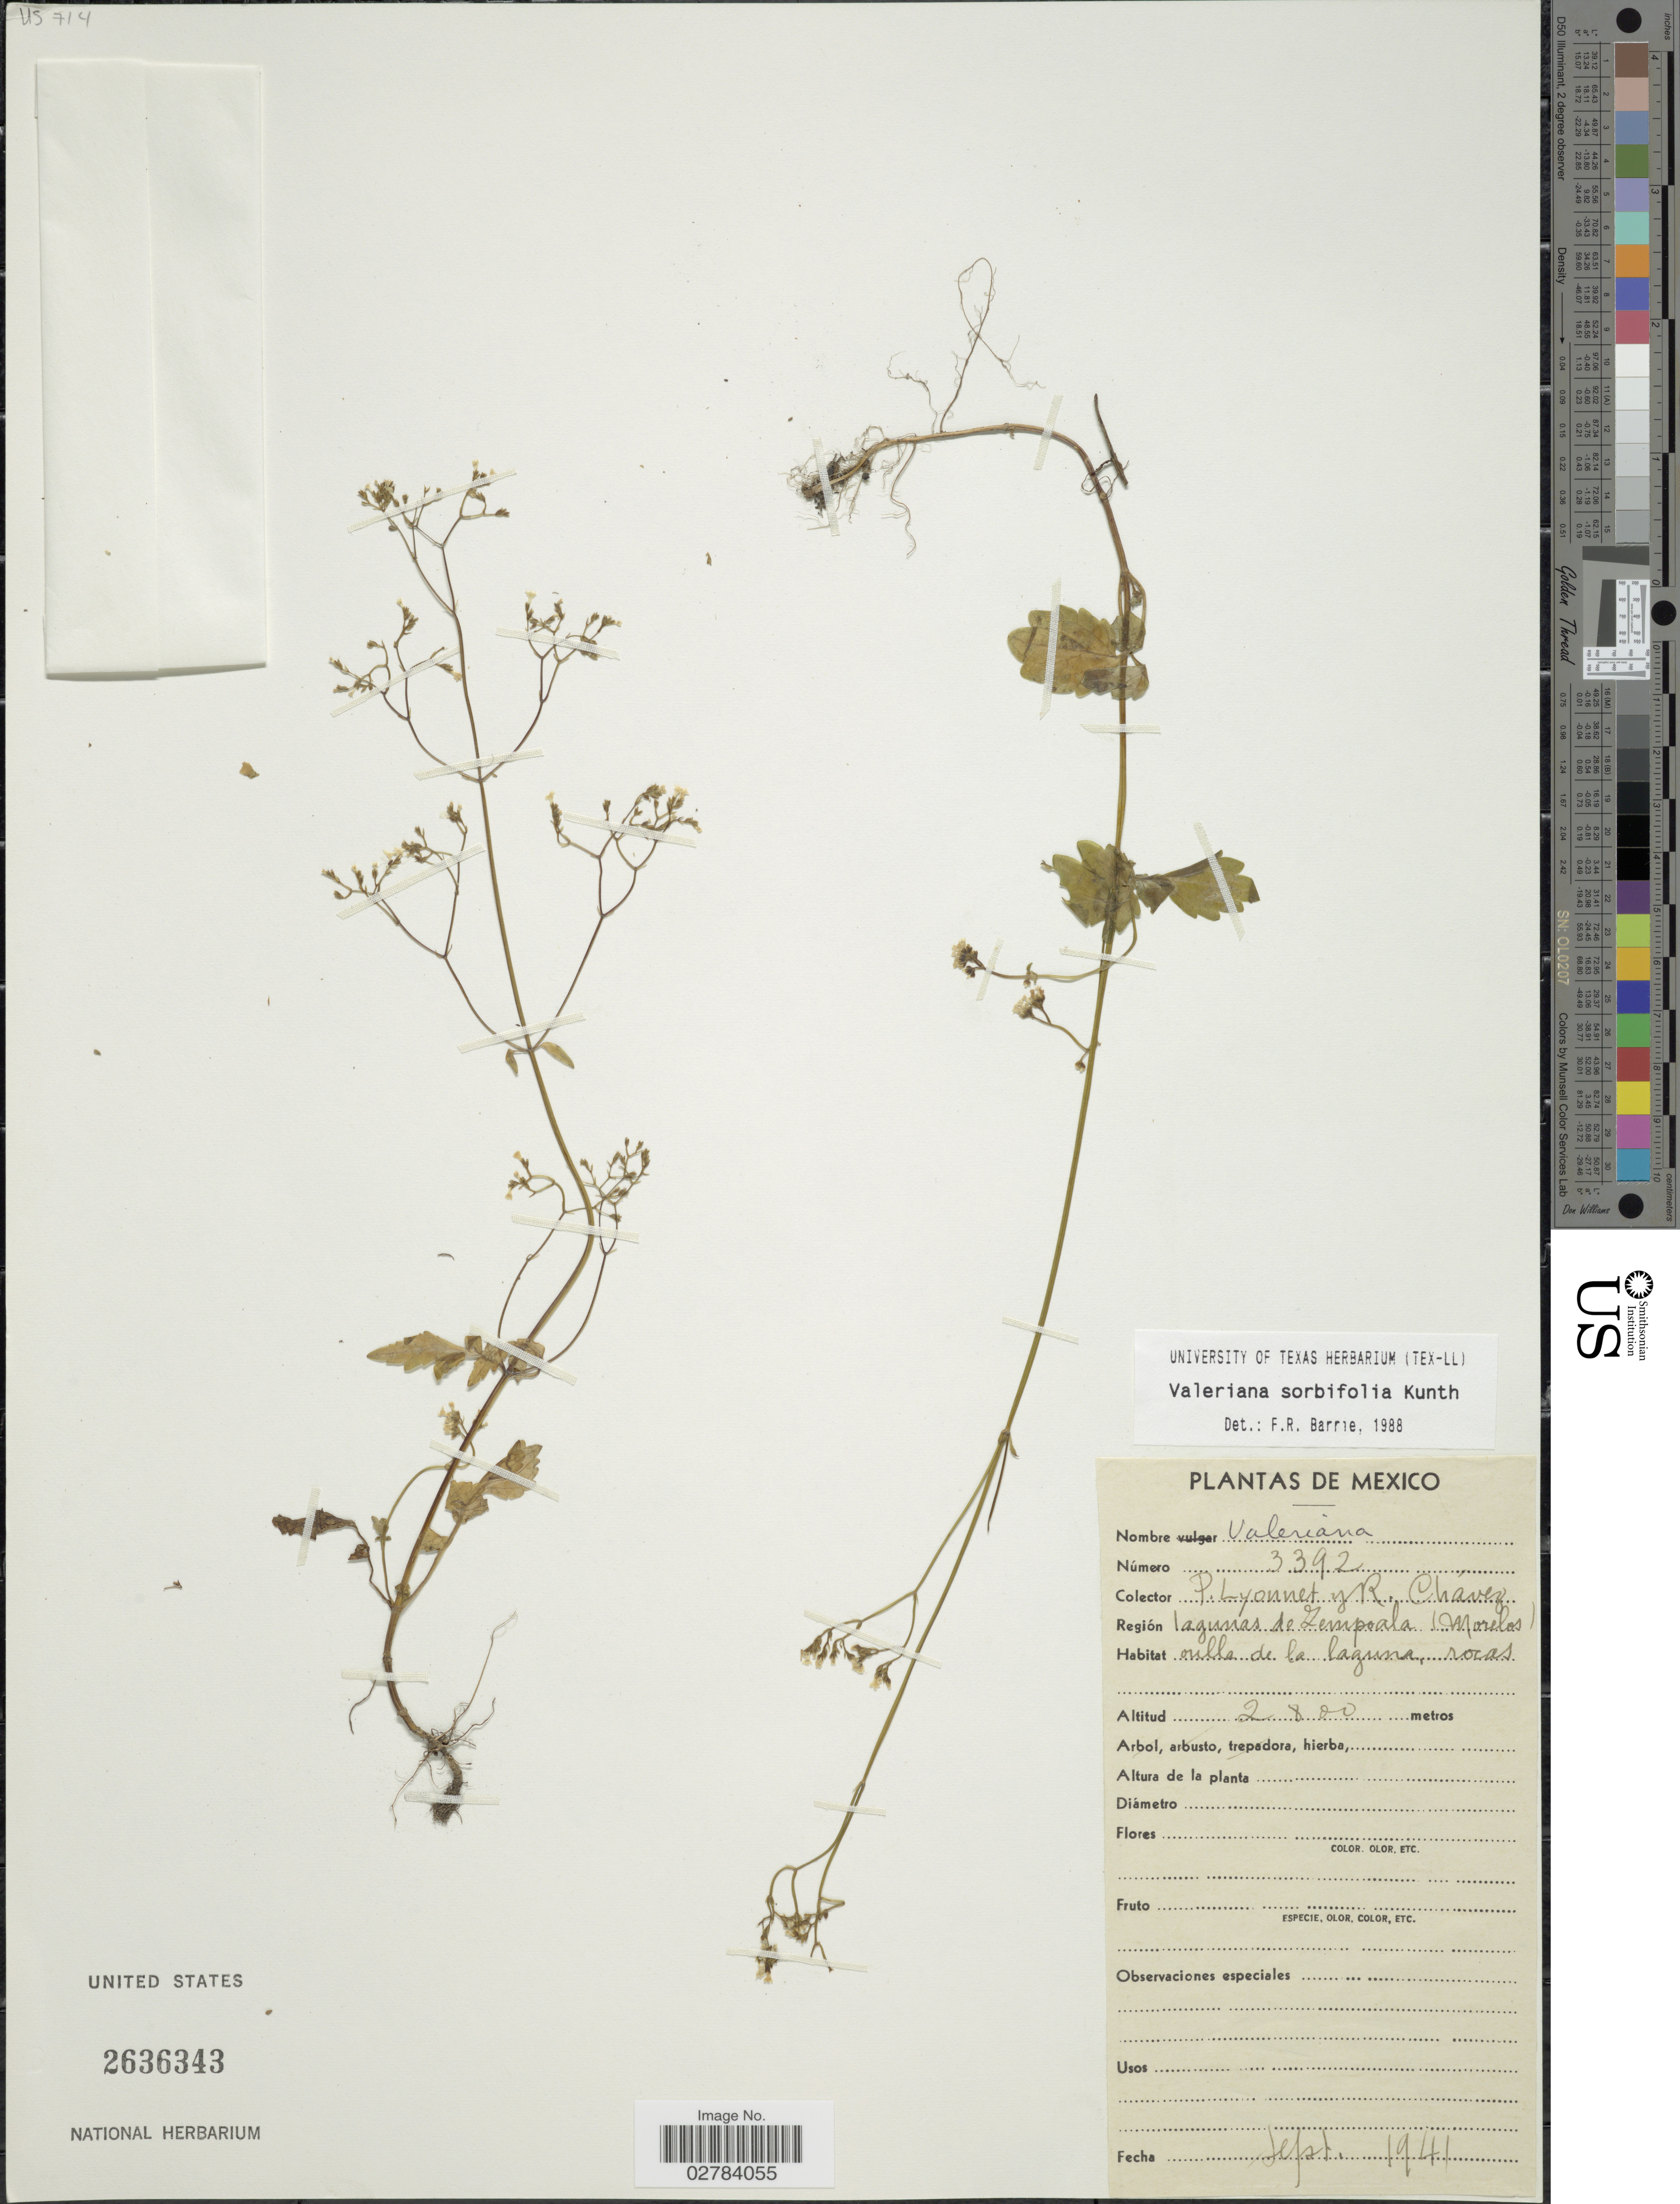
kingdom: Plantae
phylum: Tracheophyta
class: Magnoliopsida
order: Dipsacales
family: Caprifoliaceae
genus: Valeriana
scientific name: Valeriana sorbifolia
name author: Kunth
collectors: P. Lyonnet & R. Chávez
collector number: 3392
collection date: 1941-09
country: Mexico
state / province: Morelos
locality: Región lagunas de Zempoala (Morelos).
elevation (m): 2800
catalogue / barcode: US 2636343